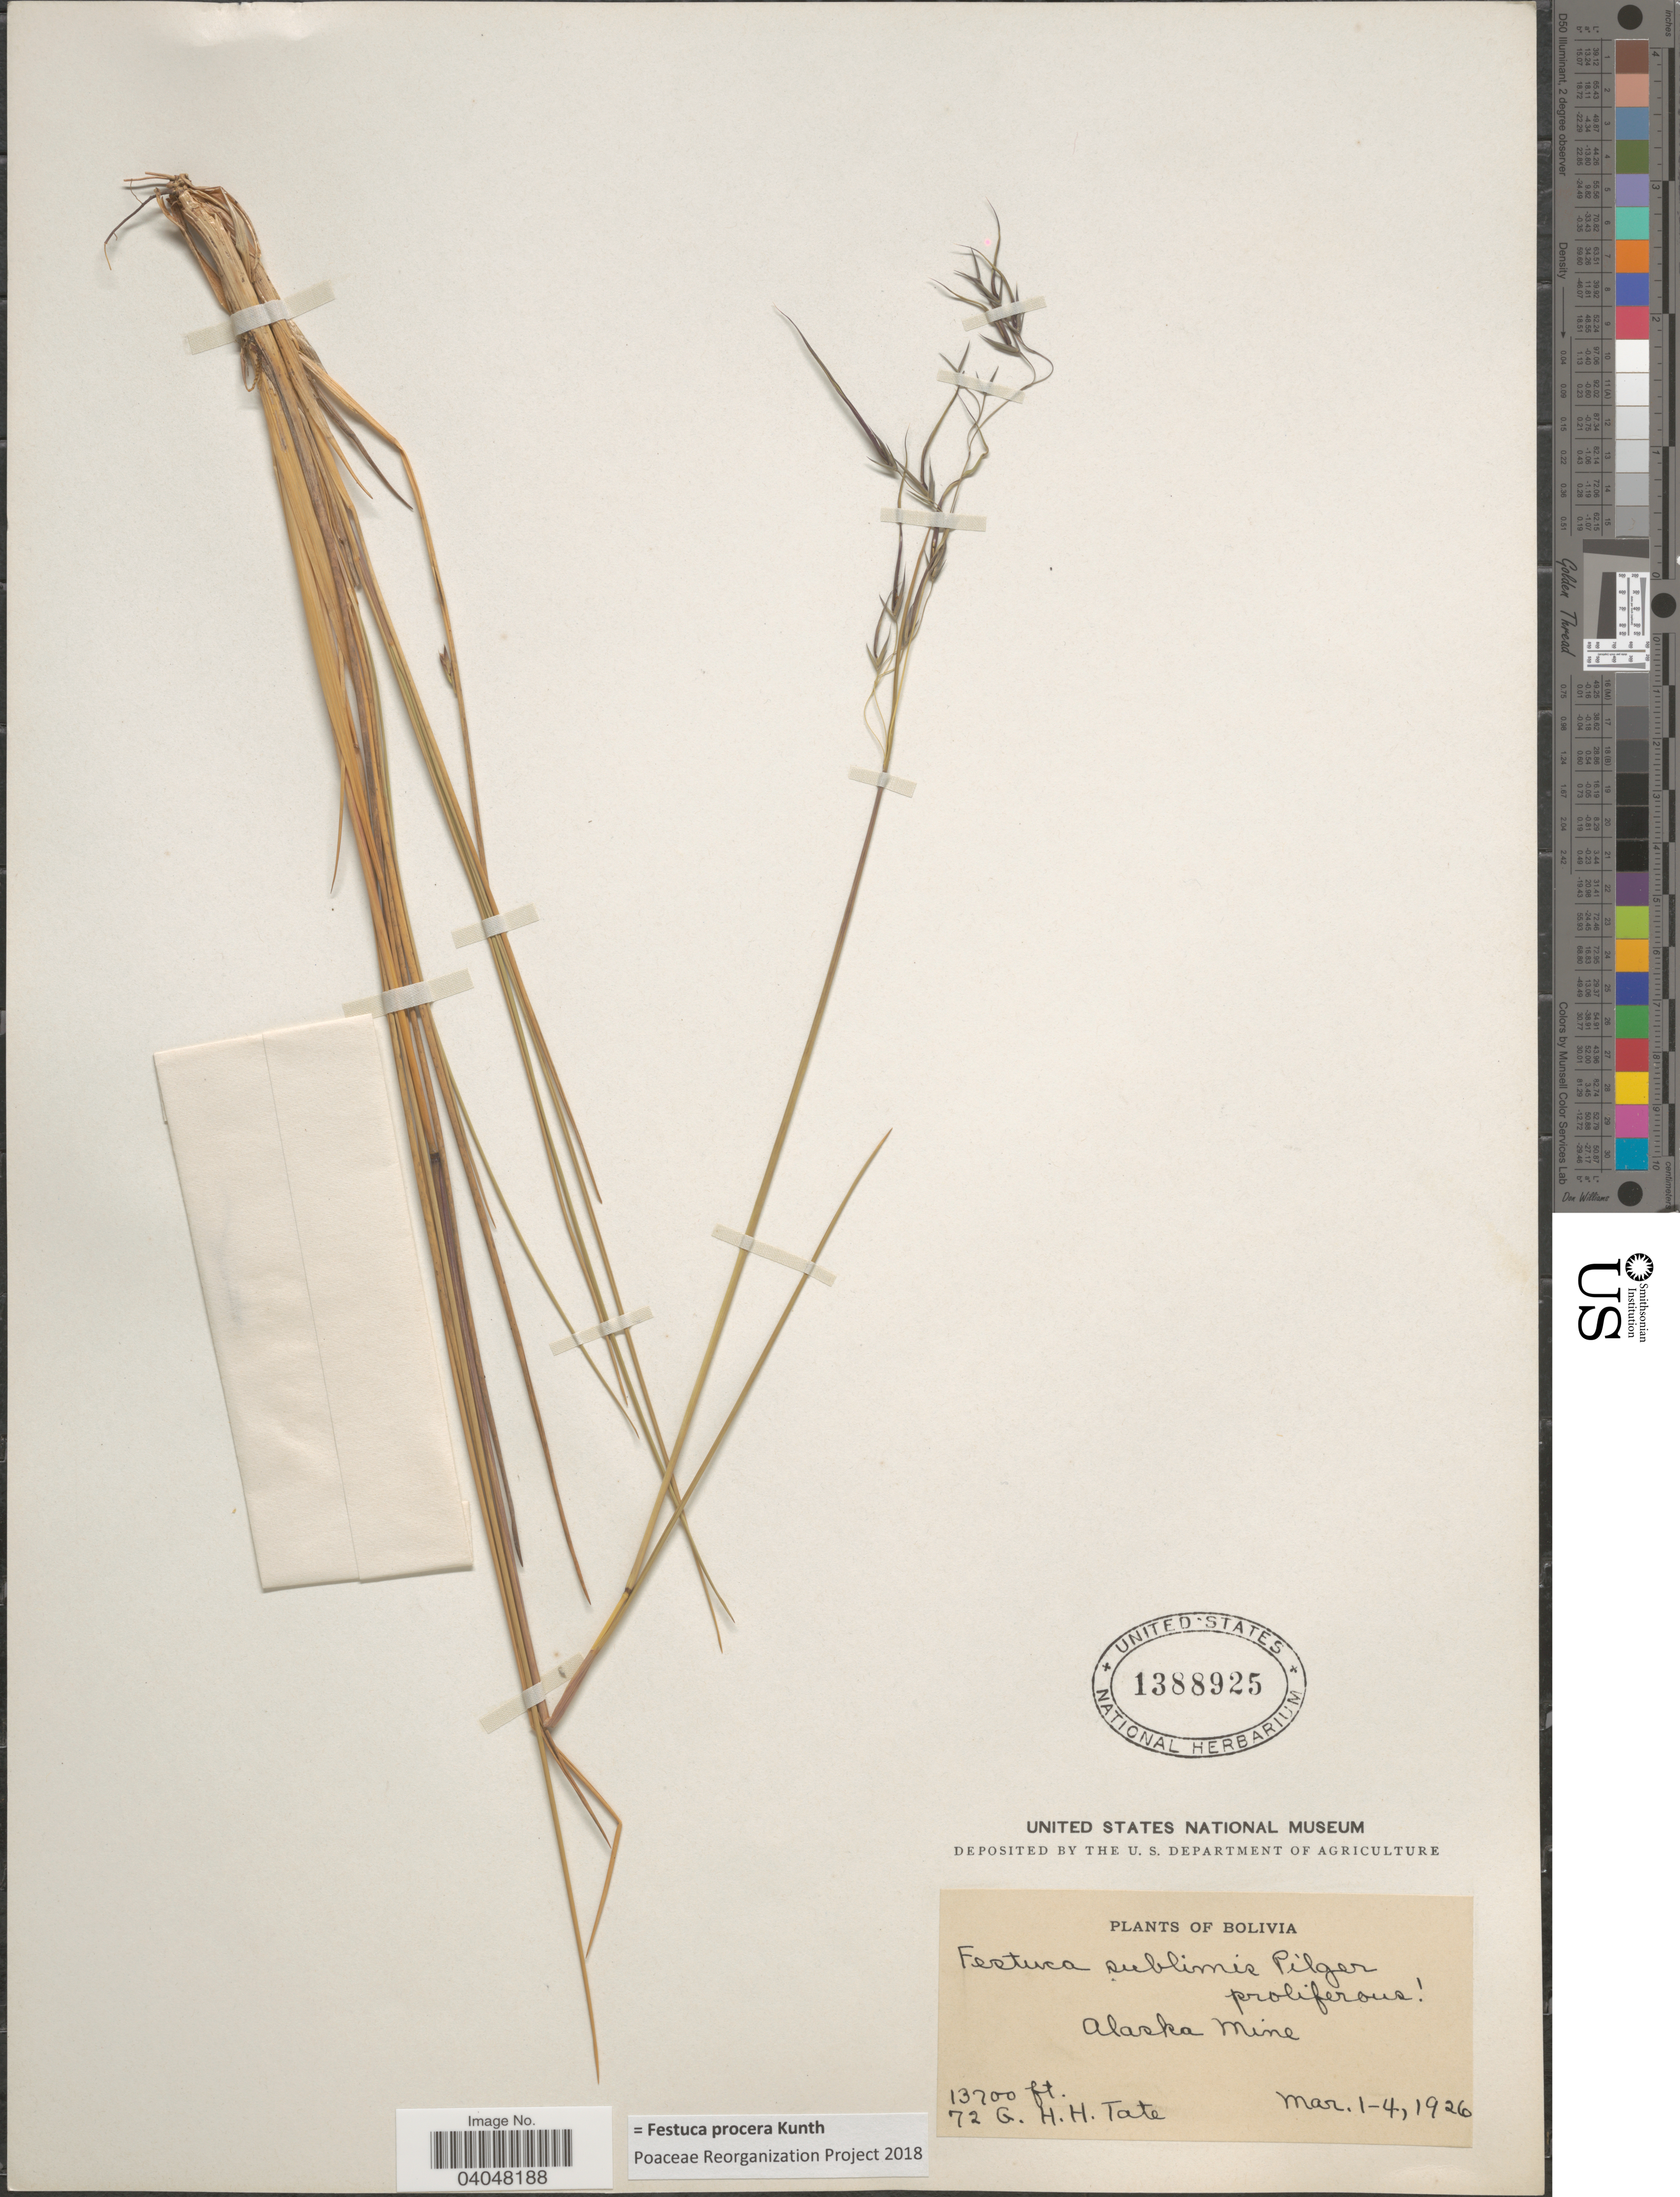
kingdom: Plantae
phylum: Tracheophyta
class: Liliopsida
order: Poales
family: Poaceae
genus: Festuca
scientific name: Festuca procera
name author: Kunth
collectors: G. H. H.Tate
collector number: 72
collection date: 1926-03-01/1926-03-04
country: Bolivia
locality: Alaska Mine.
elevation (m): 4176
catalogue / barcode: US 1388925